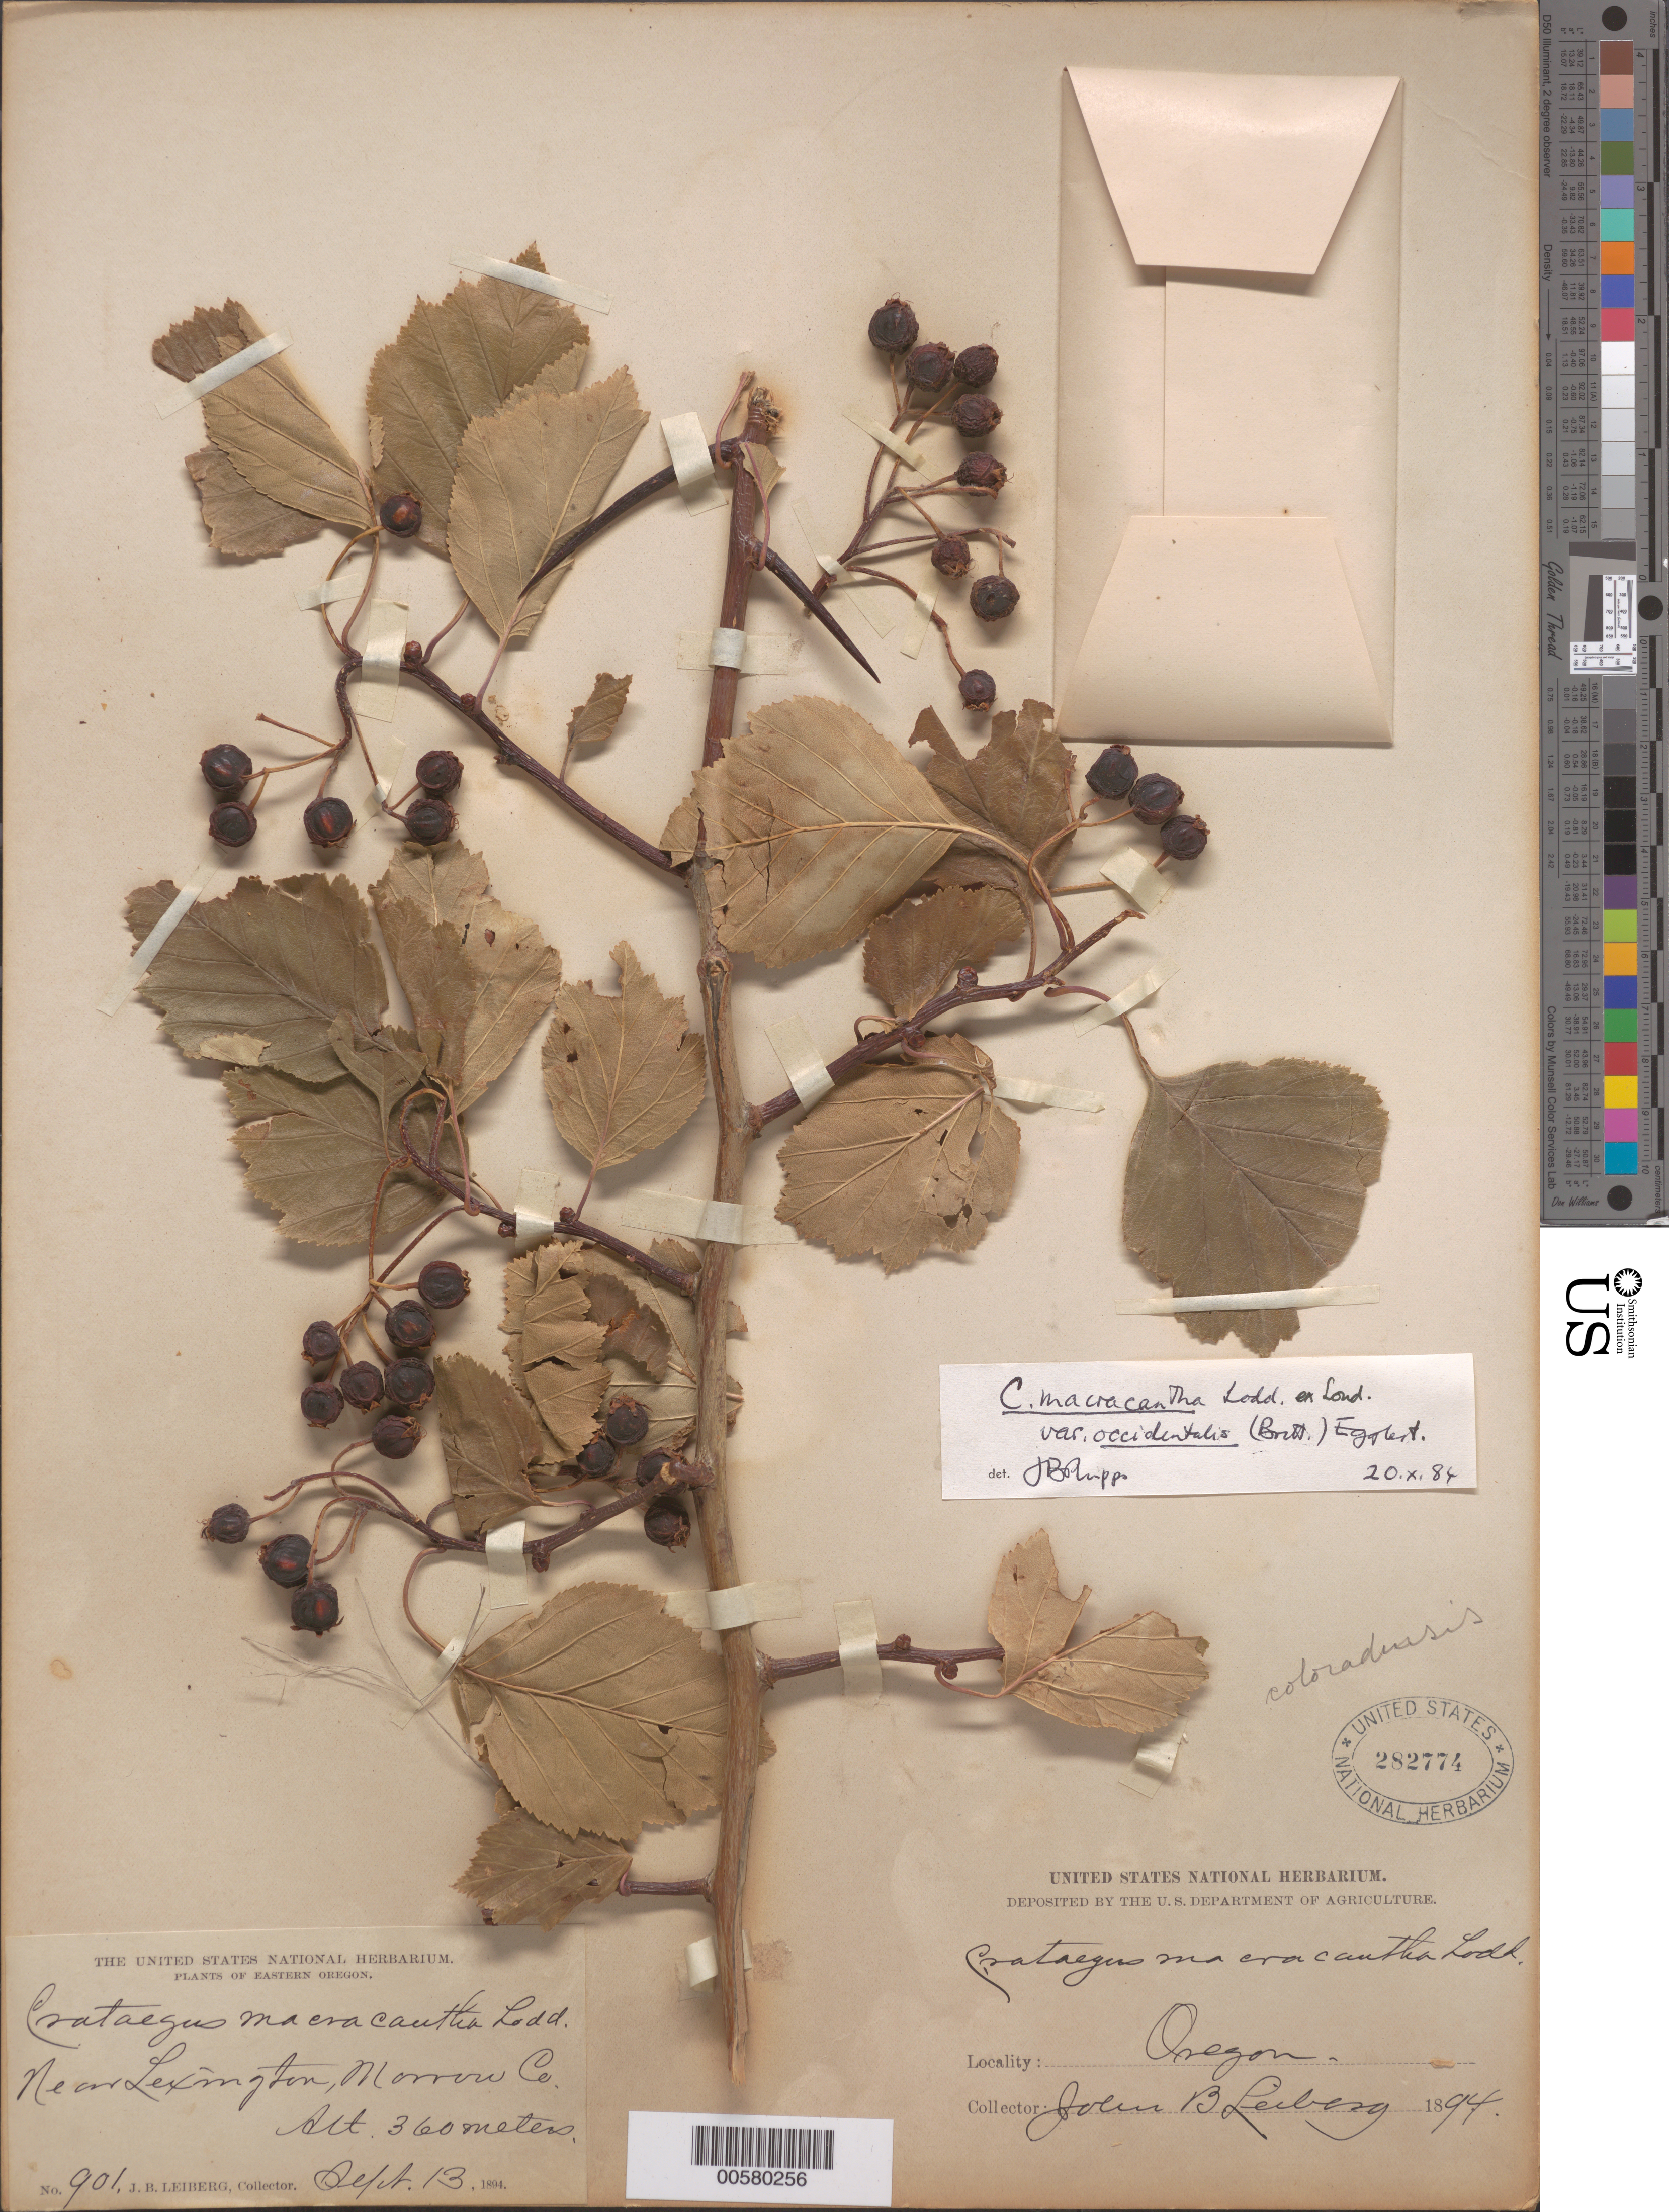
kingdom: Plantae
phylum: Tracheophyta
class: Magnoliopsida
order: Rosales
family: Rosaceae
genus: Crataegus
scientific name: Crataegus macracantha var. occidentalis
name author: (Britton) Eggl.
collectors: J. Leiberg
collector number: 901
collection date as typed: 13 Sep 1894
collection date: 1894-09-13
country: United States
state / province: Oregon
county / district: Morrow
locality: Near Lexington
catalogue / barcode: US 282774